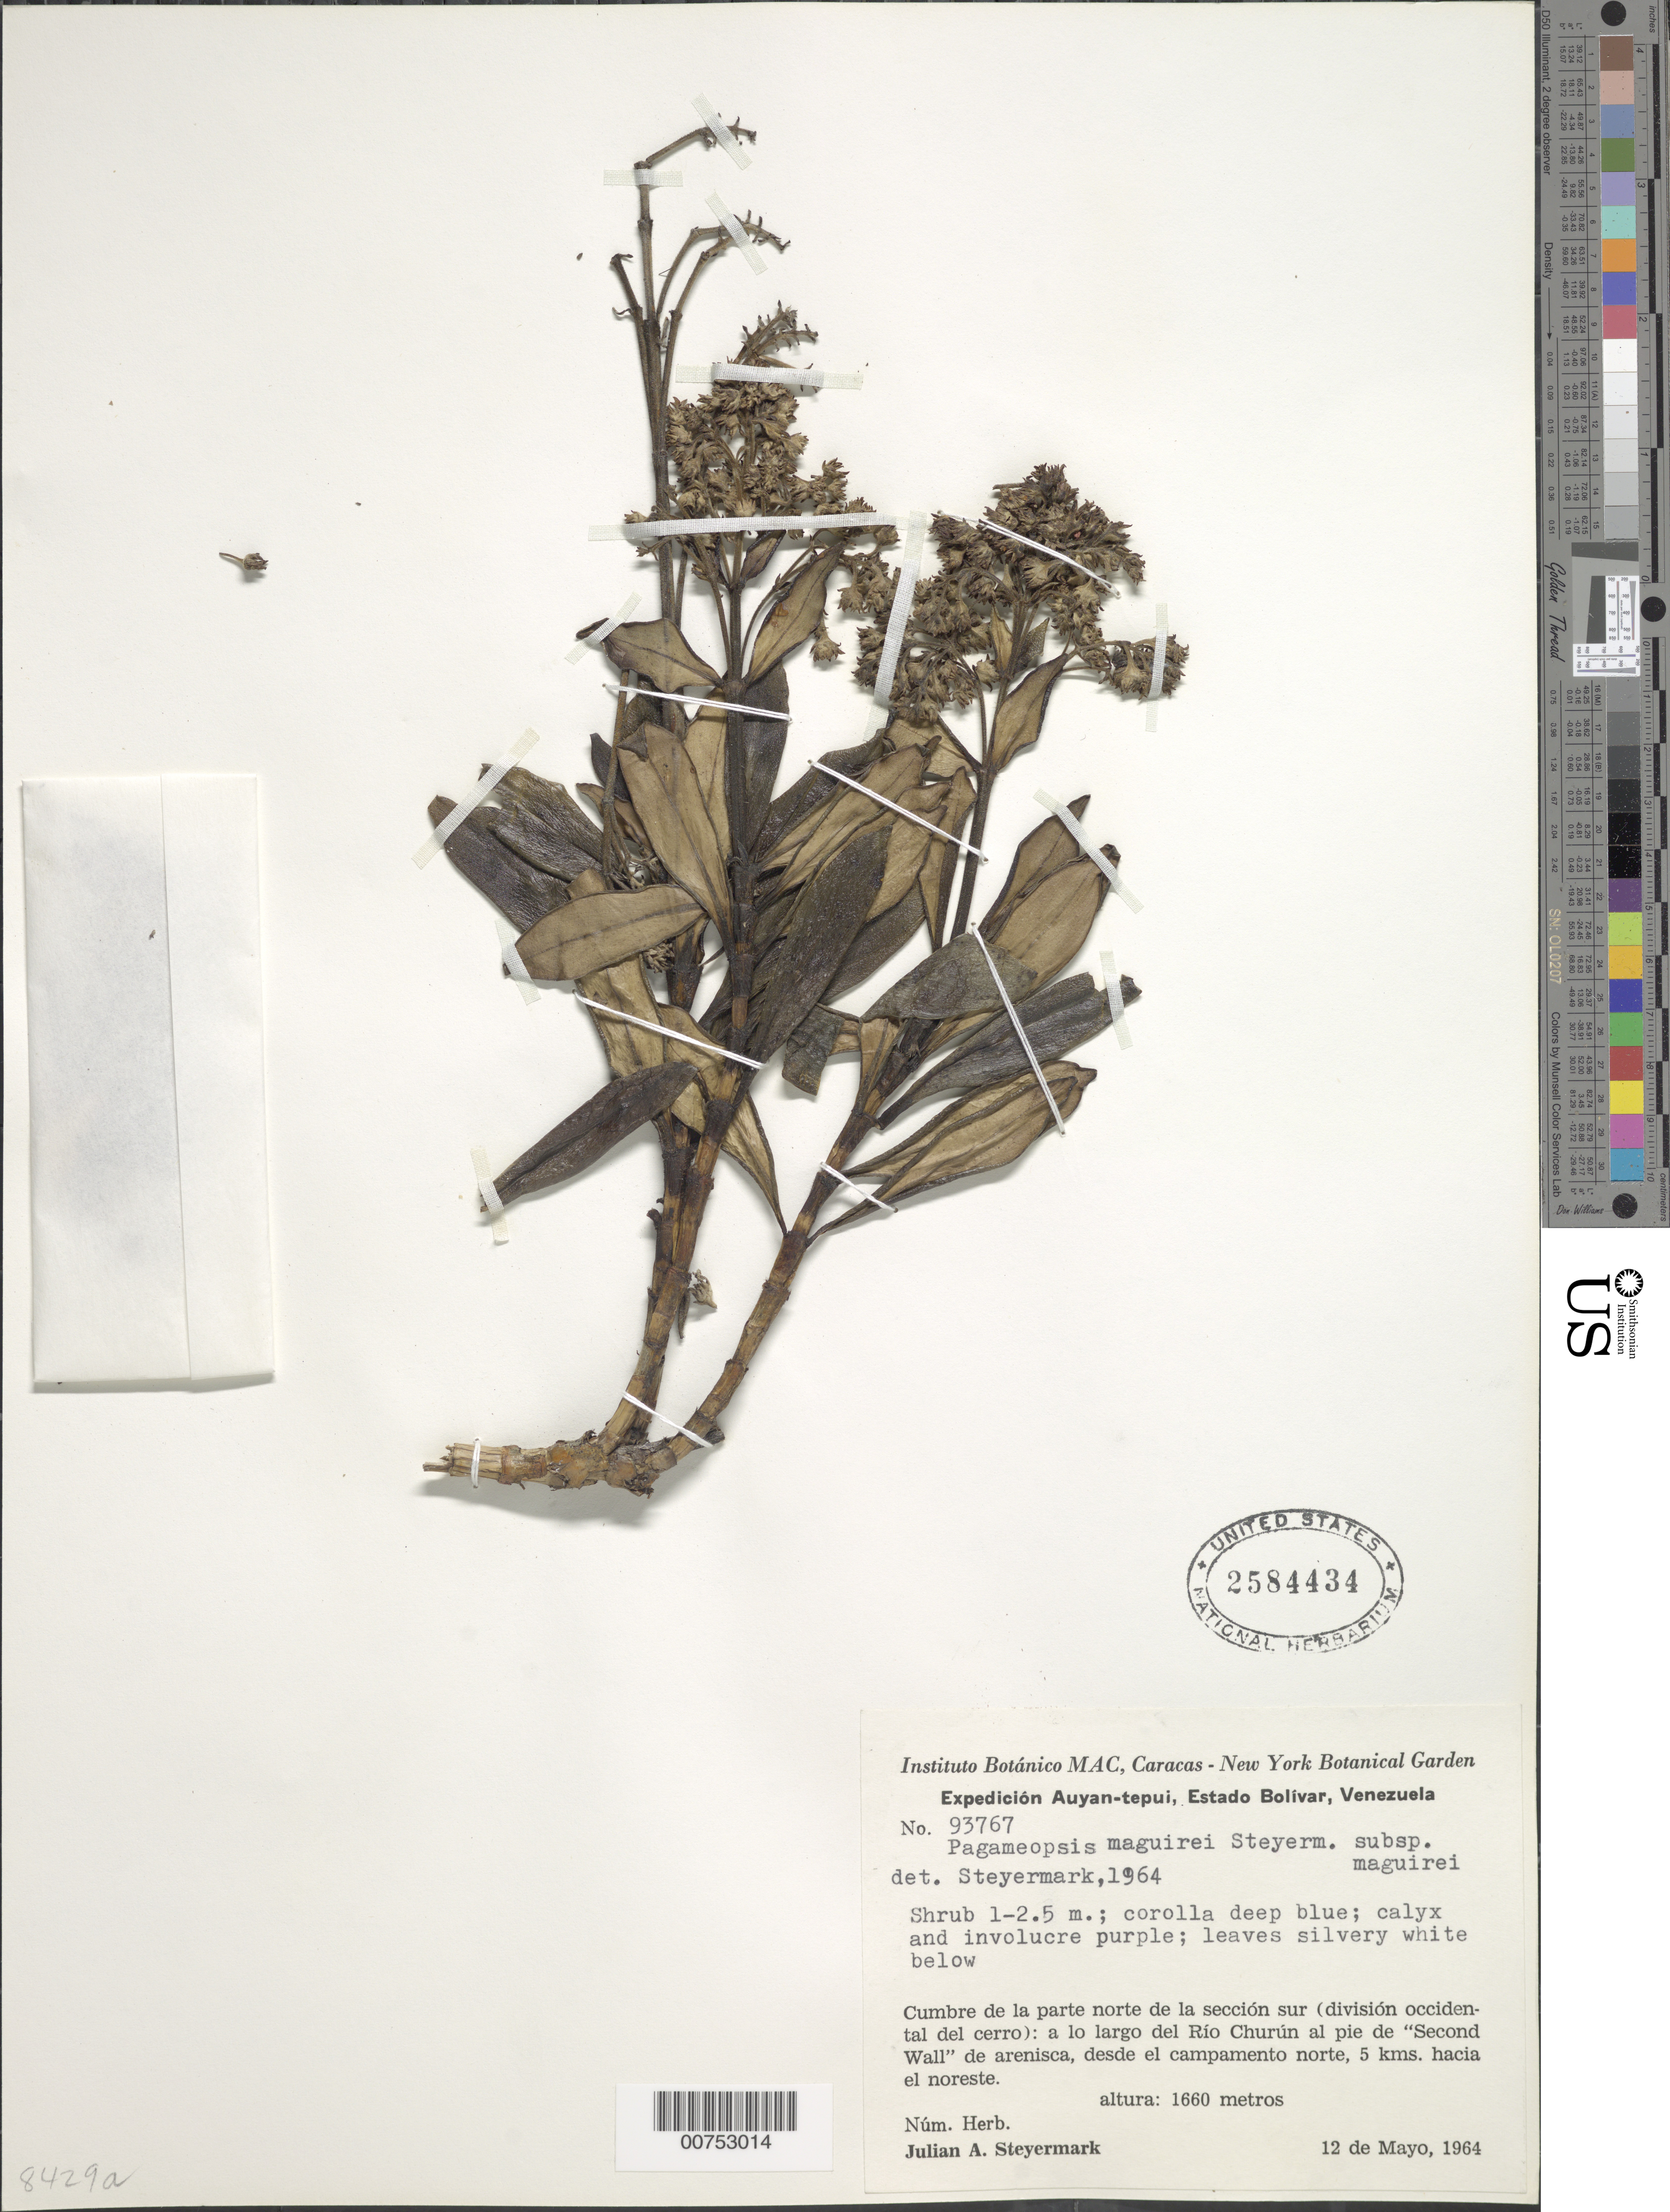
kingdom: Plantae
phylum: Tracheophyta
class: Magnoliopsida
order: Gentianales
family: Rubiaceae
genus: Pagameopsis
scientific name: Pagameopsis maguirei subsp. maguirei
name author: Steyerm.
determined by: Steyermark, Julian A., (VEN)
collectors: J. Steyermark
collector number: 93767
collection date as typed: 12-May-64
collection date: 1964-05-12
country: Venezuela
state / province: Bolívar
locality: Auyan-tepuí, Río Churún, de la parte norte de la sección sur (división occidental del cerro); a lo largo del Río Churún al pie de "Second Wall" desde el campamento norte, 5 km hacia el noreste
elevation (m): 1660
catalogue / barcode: US 2584434